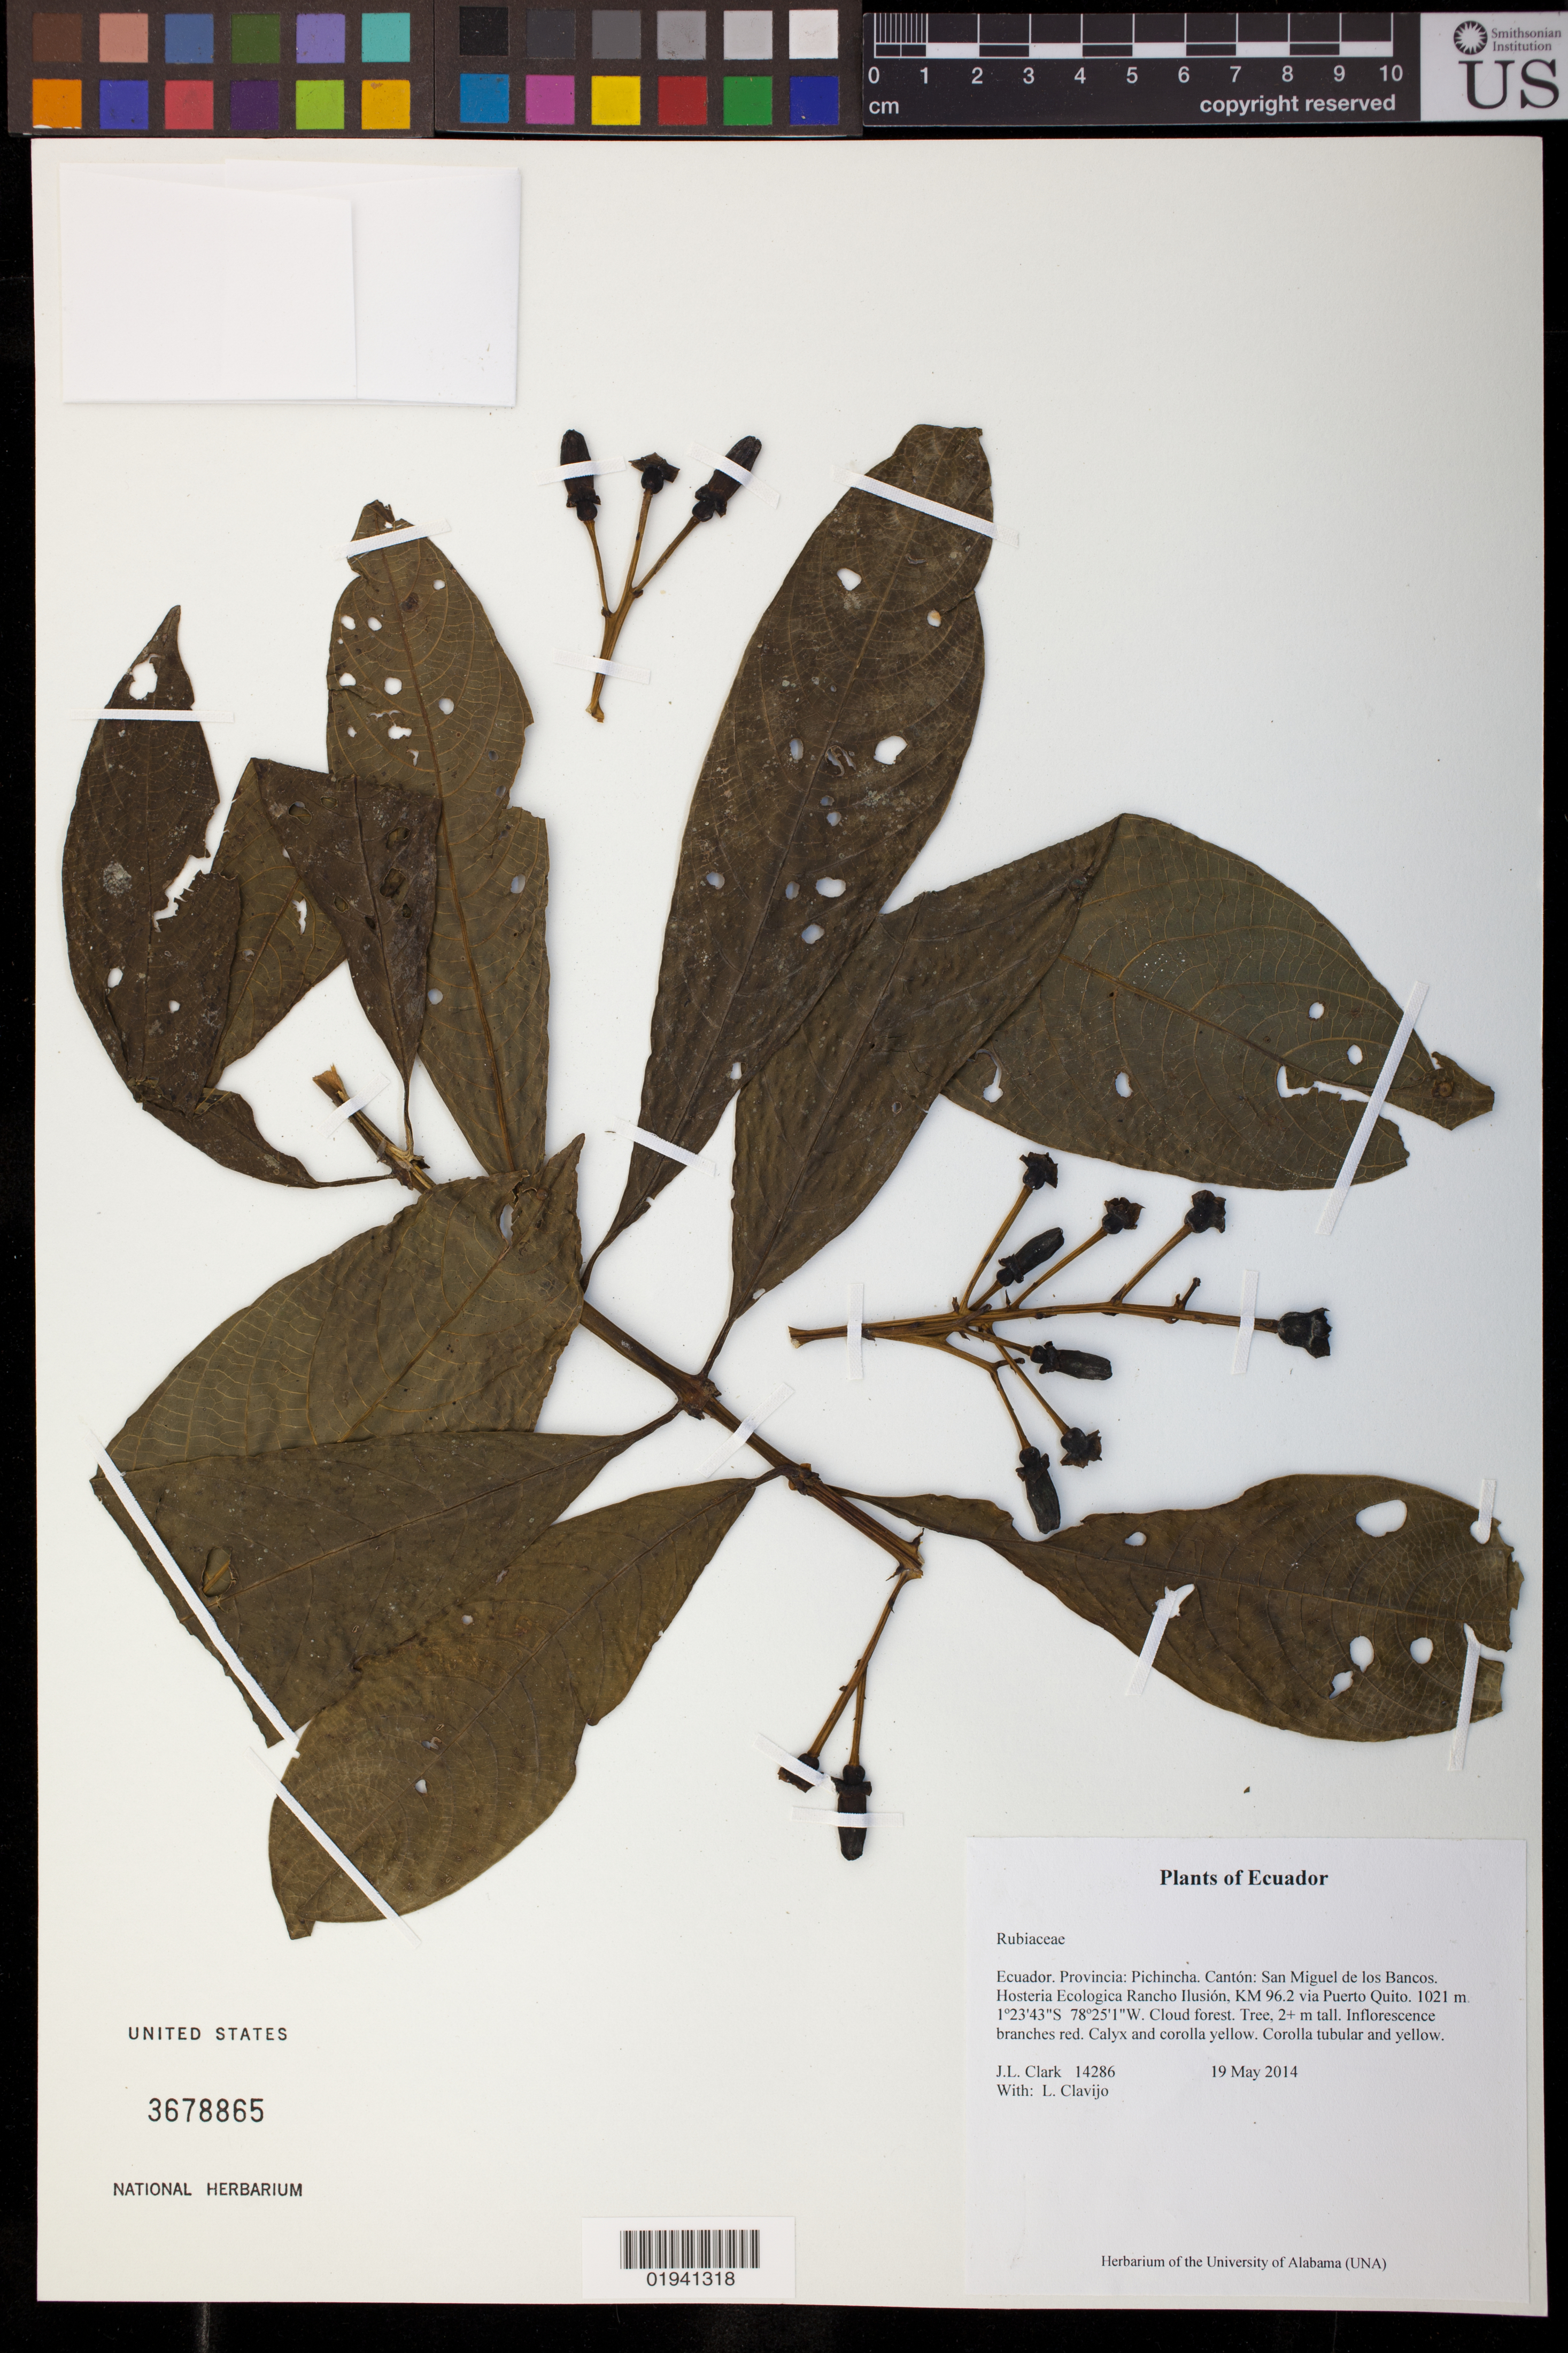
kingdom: Plantae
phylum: Tracheophyta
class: Magnoliopsida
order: Gentianales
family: Rubiaceae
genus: Palicourea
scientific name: Palicourea chimboracensis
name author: Standl.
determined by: Kirkbride, J. H., Jr.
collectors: J. L. Clark & L. Clavijo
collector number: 14286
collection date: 2014-05-19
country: Ecuador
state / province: Pichincha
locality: Canton: San Miguel de los Bancos. Hosteria Ecologica Rancho Ilusion, KM 96.2 via Puerto Quito.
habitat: Cloud forest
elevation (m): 1021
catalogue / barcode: US 3678865